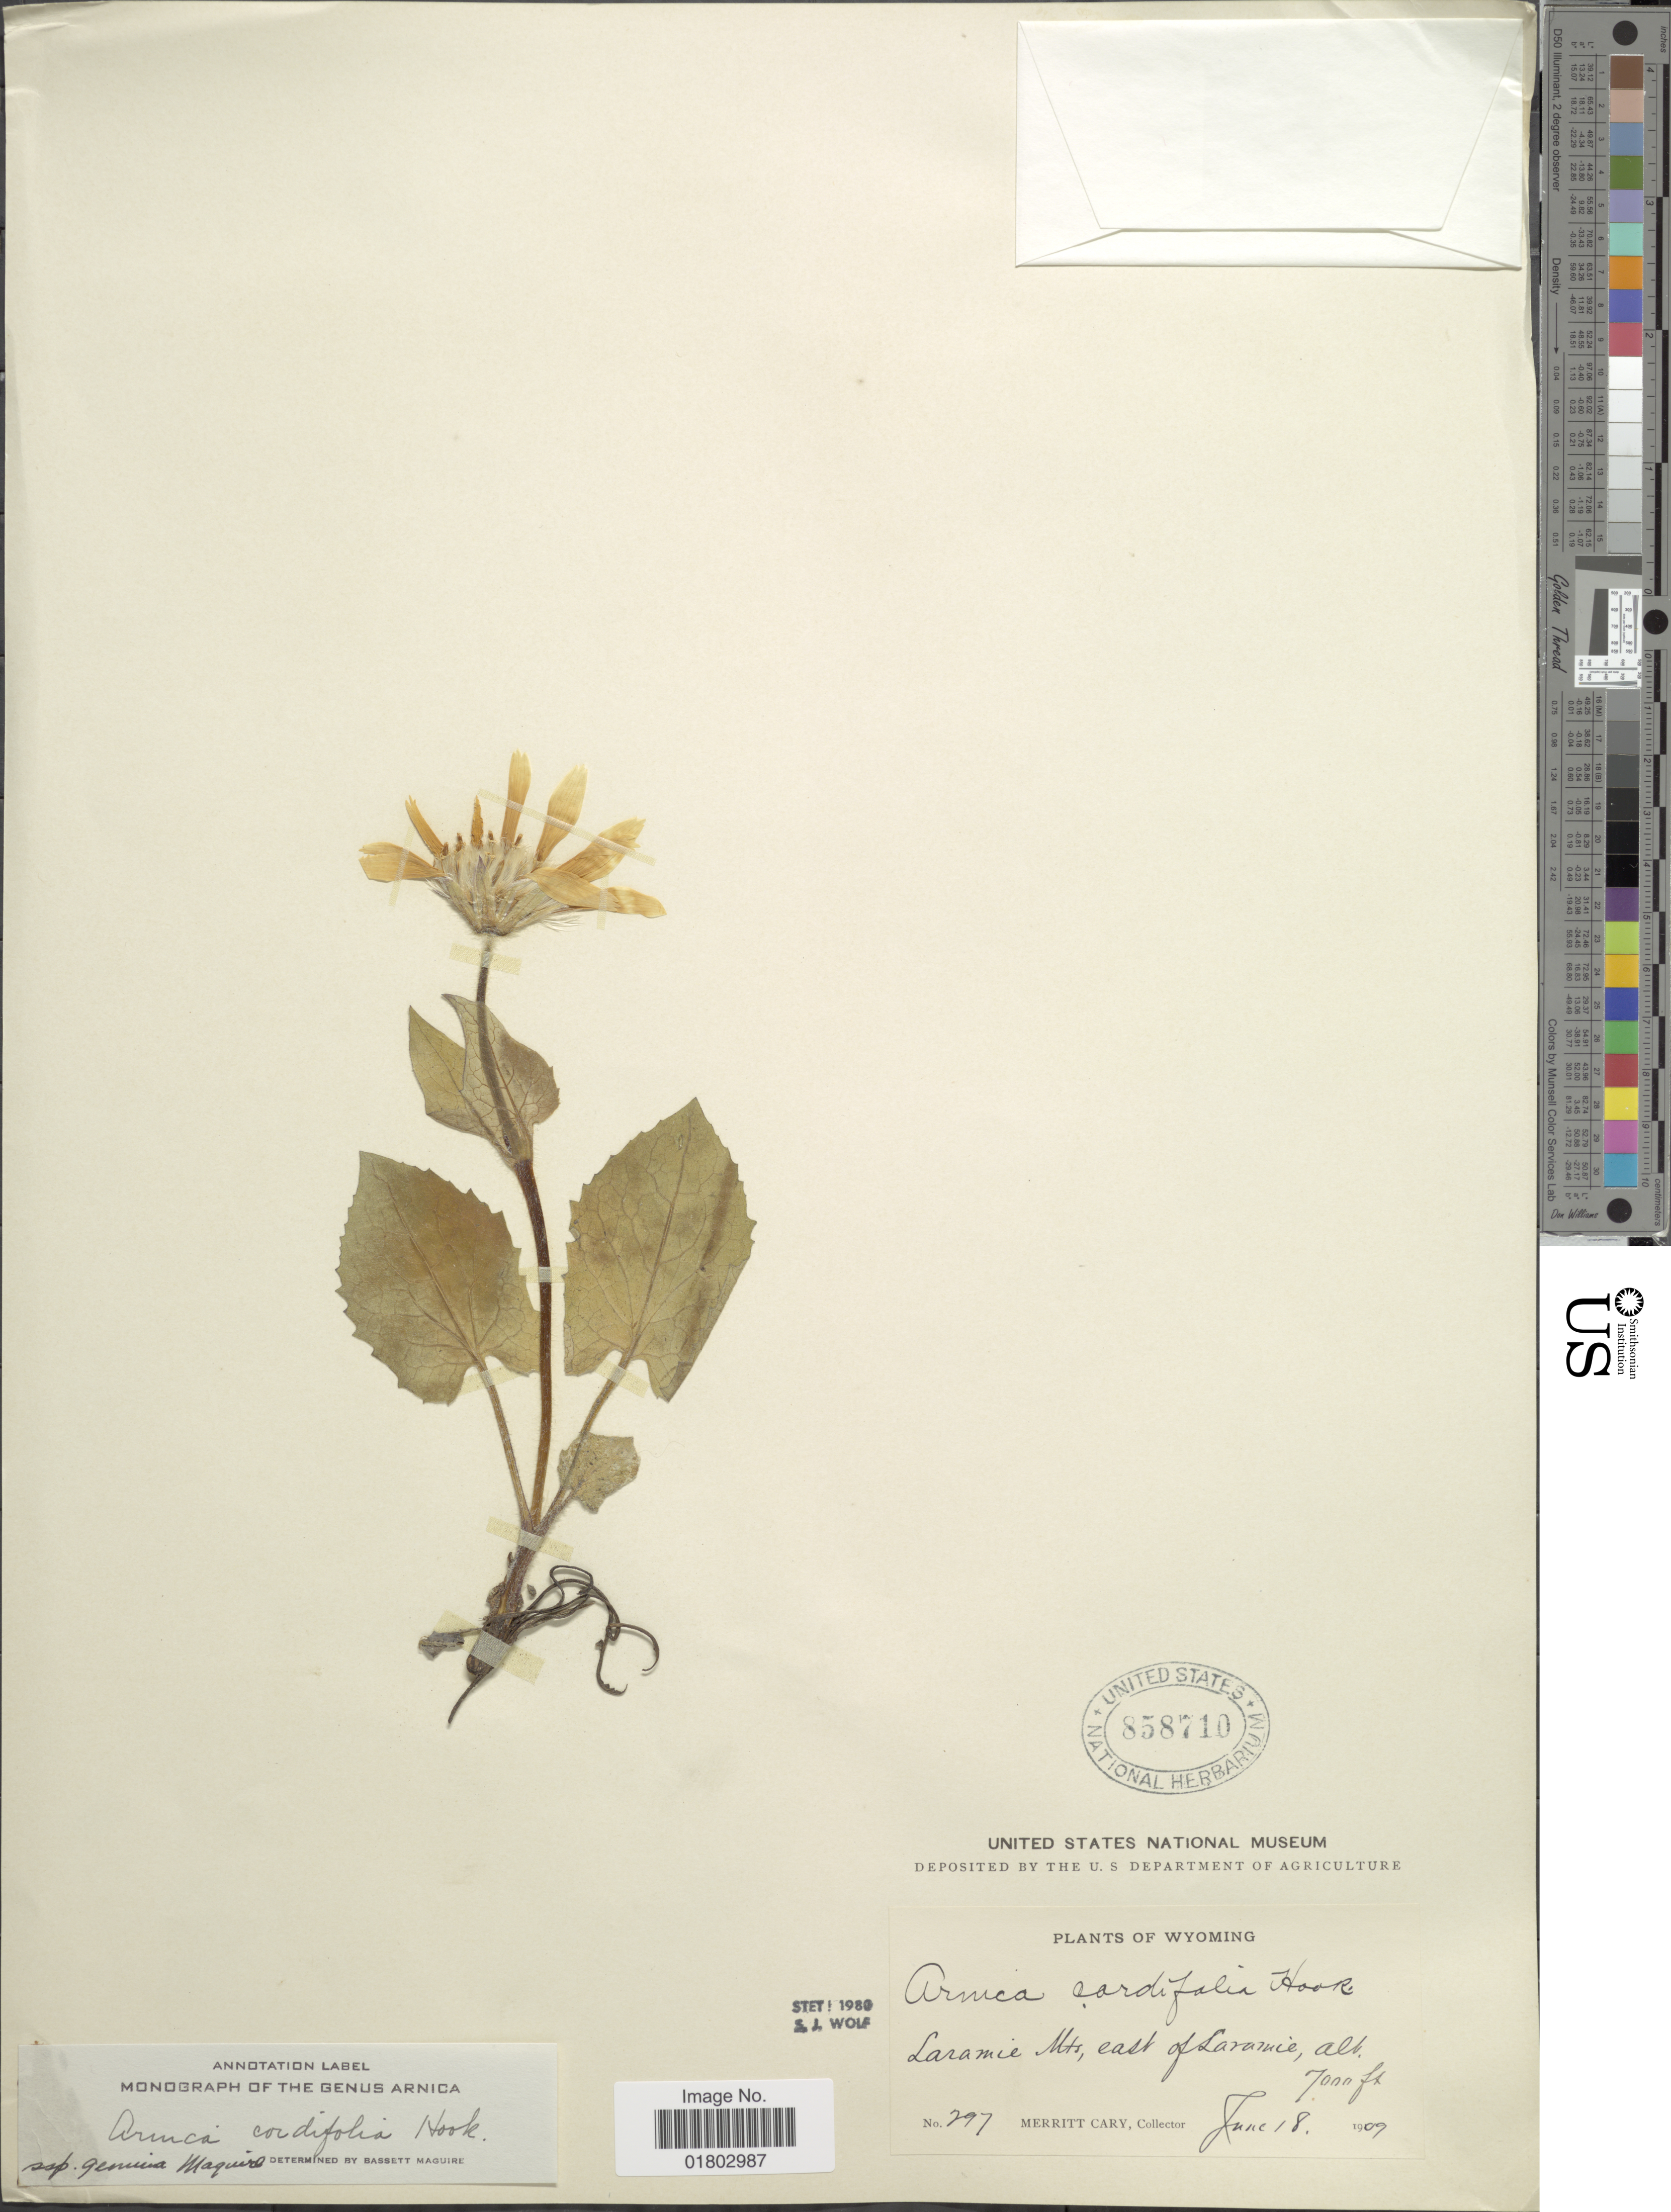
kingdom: Plantae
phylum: Tracheophyta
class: Magnoliopsida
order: Asterales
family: Asteraceae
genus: Arnica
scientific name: Arnica cordifolia subsp. genuina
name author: Maguire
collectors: M. Cary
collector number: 297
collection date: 1909-06-18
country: United States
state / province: Wyoming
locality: Laramie Mts, east of Laramie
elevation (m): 2134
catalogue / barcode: US 858710